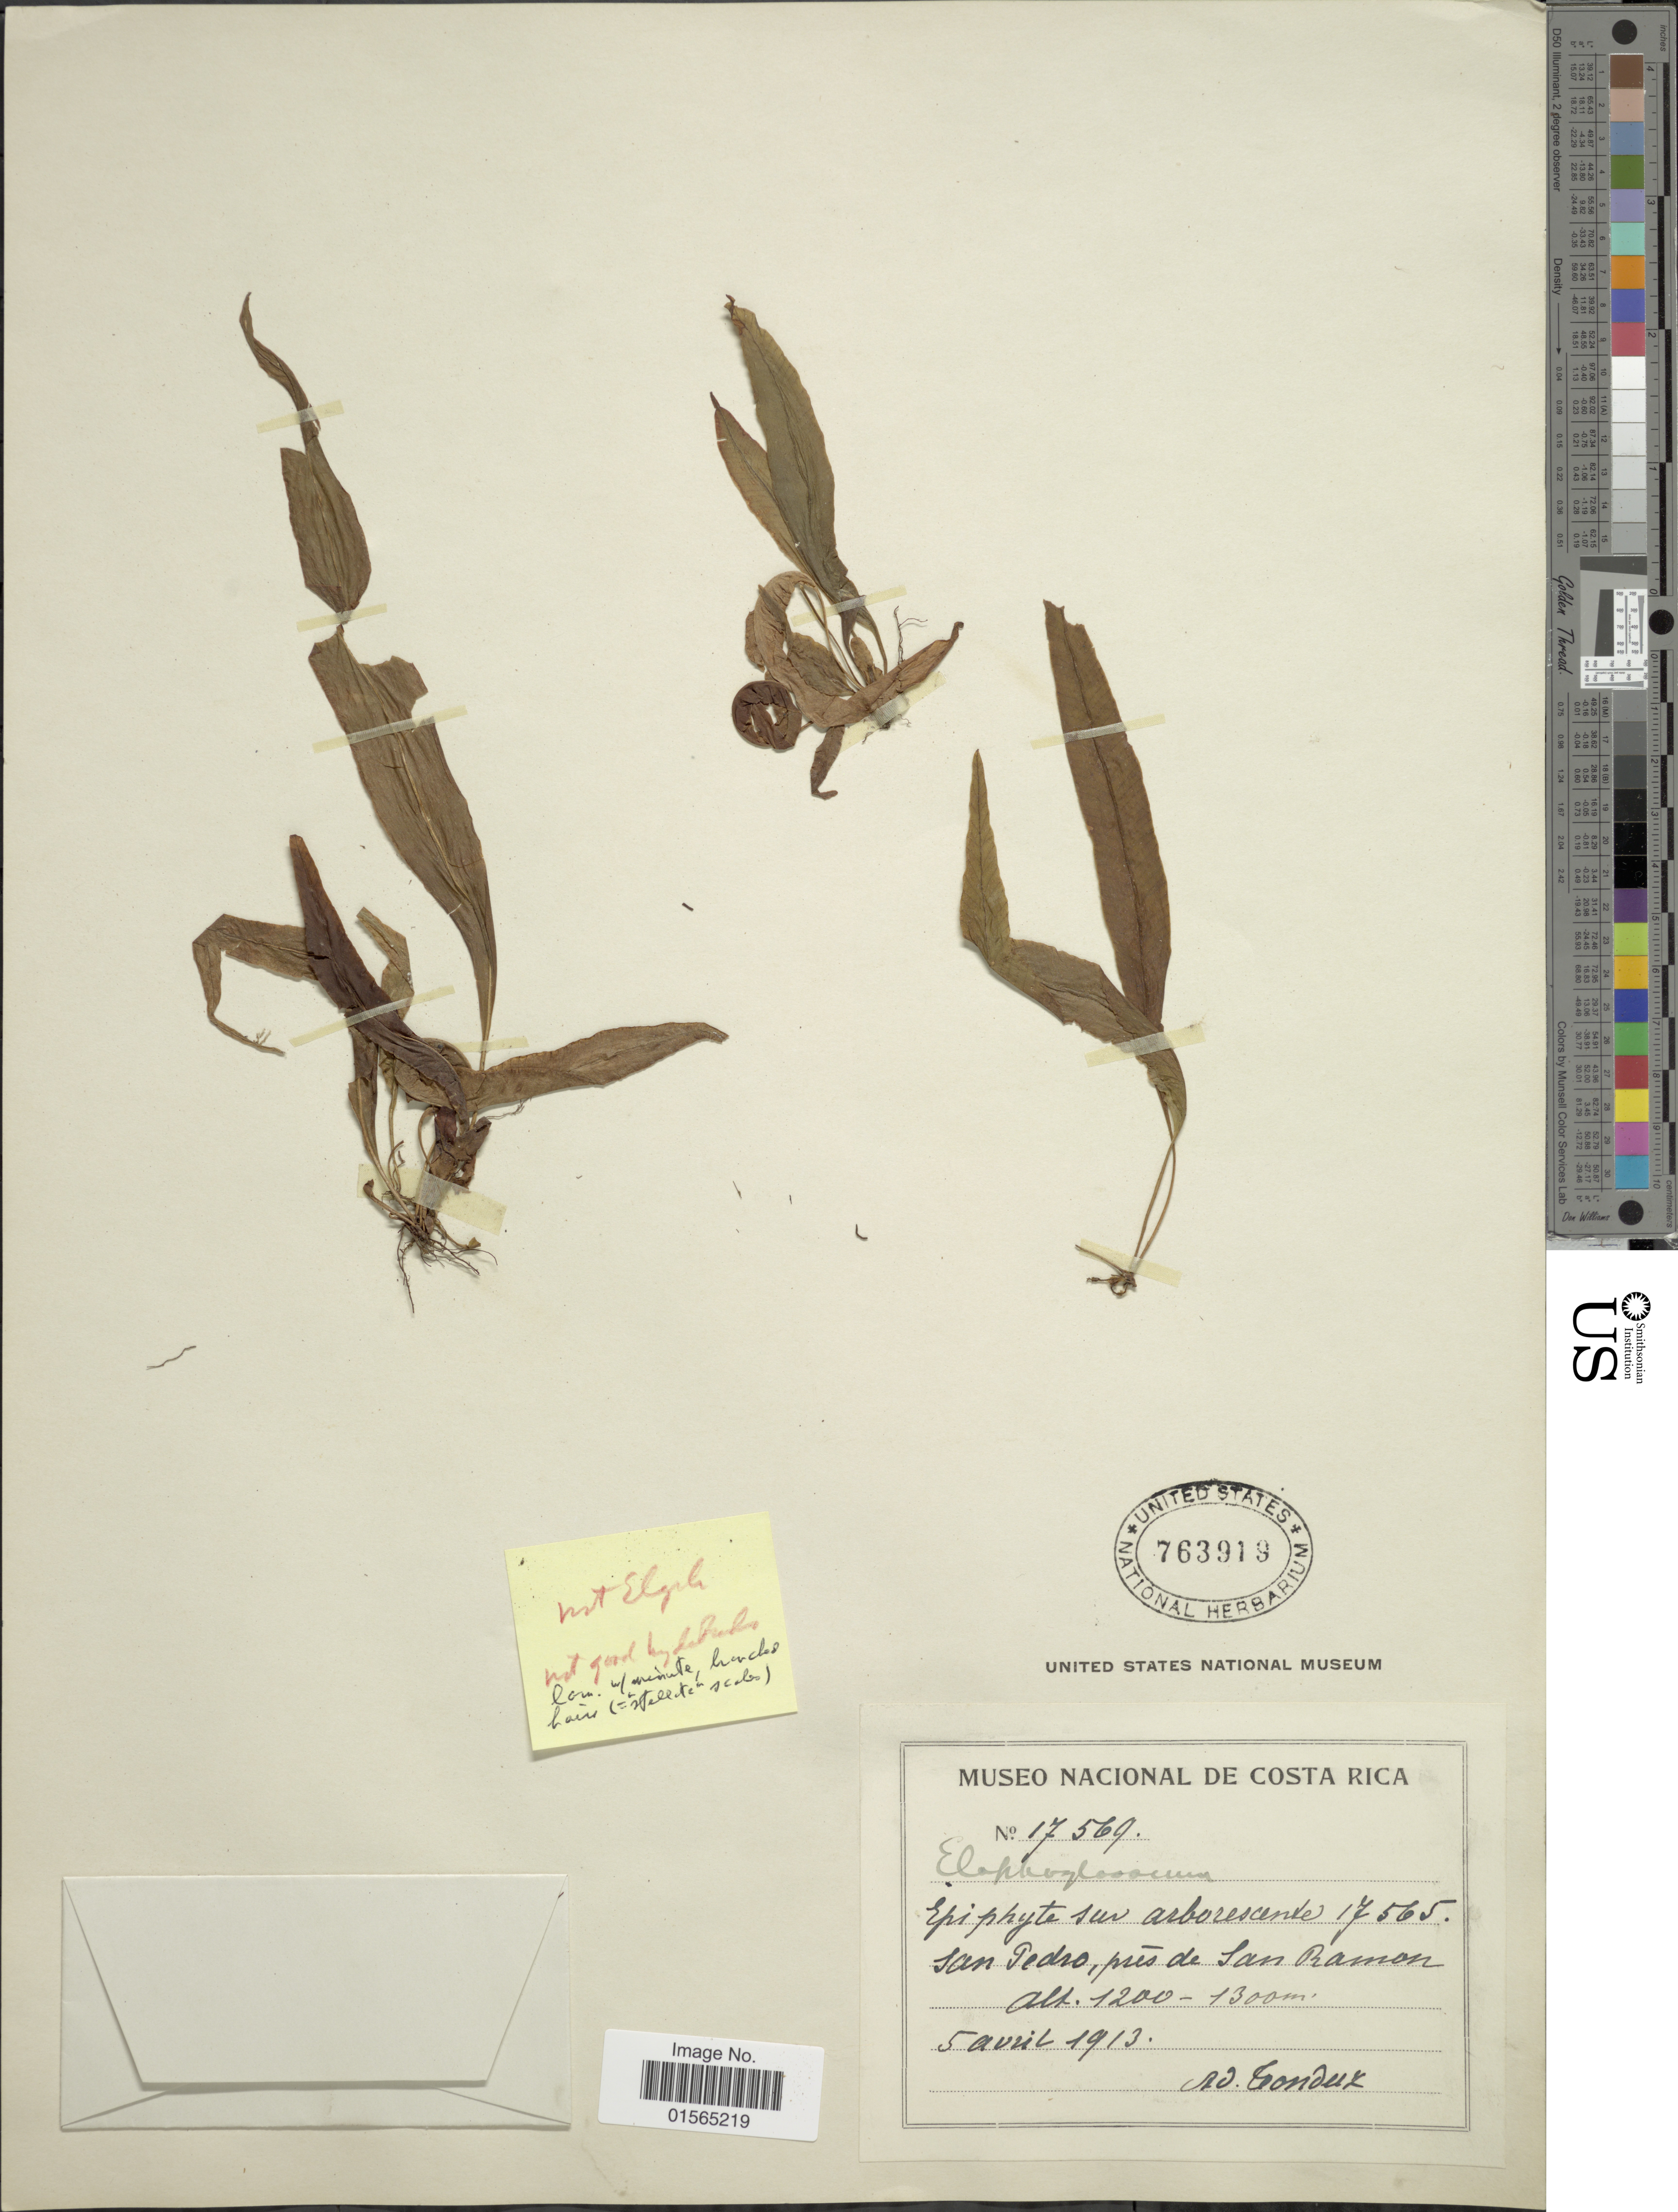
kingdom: Plantae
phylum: Tracheophyta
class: Polypodiopsida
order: Polypodiales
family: Dryopteridaceae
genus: Elaphoglossum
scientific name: Elaphoglossum sp.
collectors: A. Tonduz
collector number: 17569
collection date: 1913-04-05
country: Costa Rica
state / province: Alajuela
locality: San Pedro, pres de San Ramon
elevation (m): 1200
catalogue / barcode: US 763919